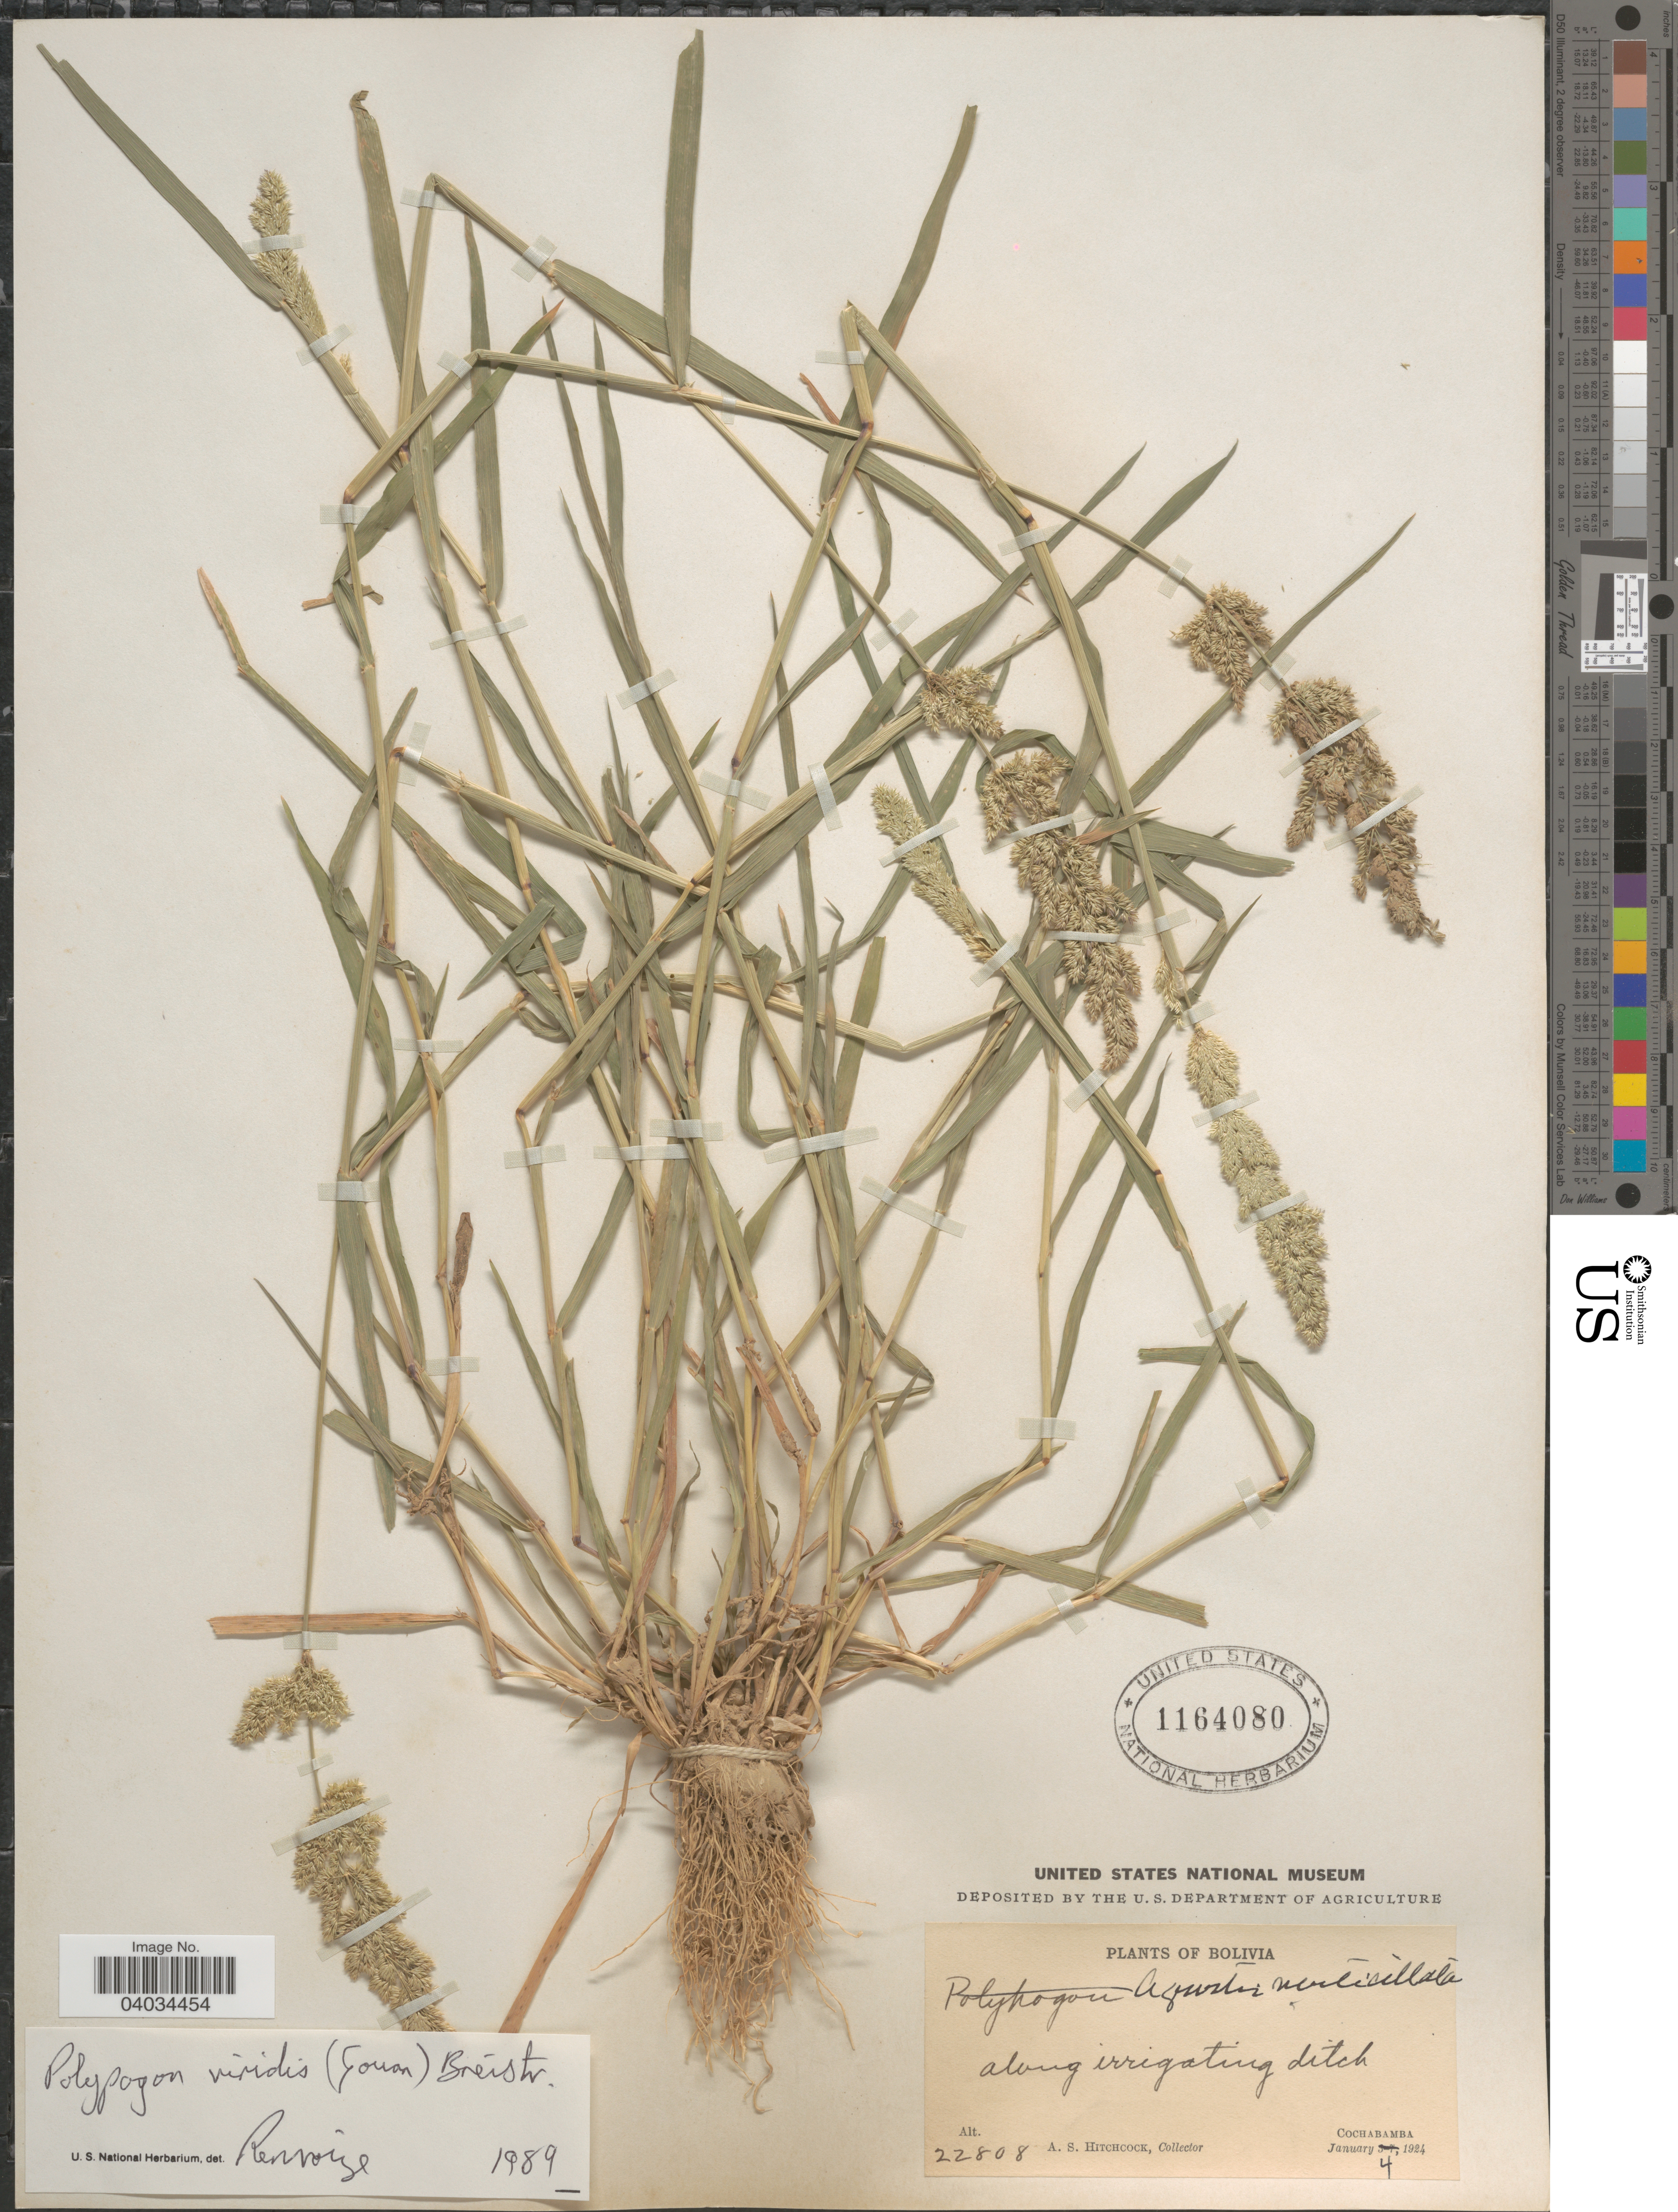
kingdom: Plantae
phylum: Tracheophyta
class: Liliopsida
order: Poales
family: Poaceae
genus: Polypogon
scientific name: Polypogon viridis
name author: (Gouan) Breistroffer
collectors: A. S. Hitchcock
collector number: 22808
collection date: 1924-01-04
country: Bolivia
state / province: Cochabamba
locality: Along irrigating ditch.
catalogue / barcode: US 1164080